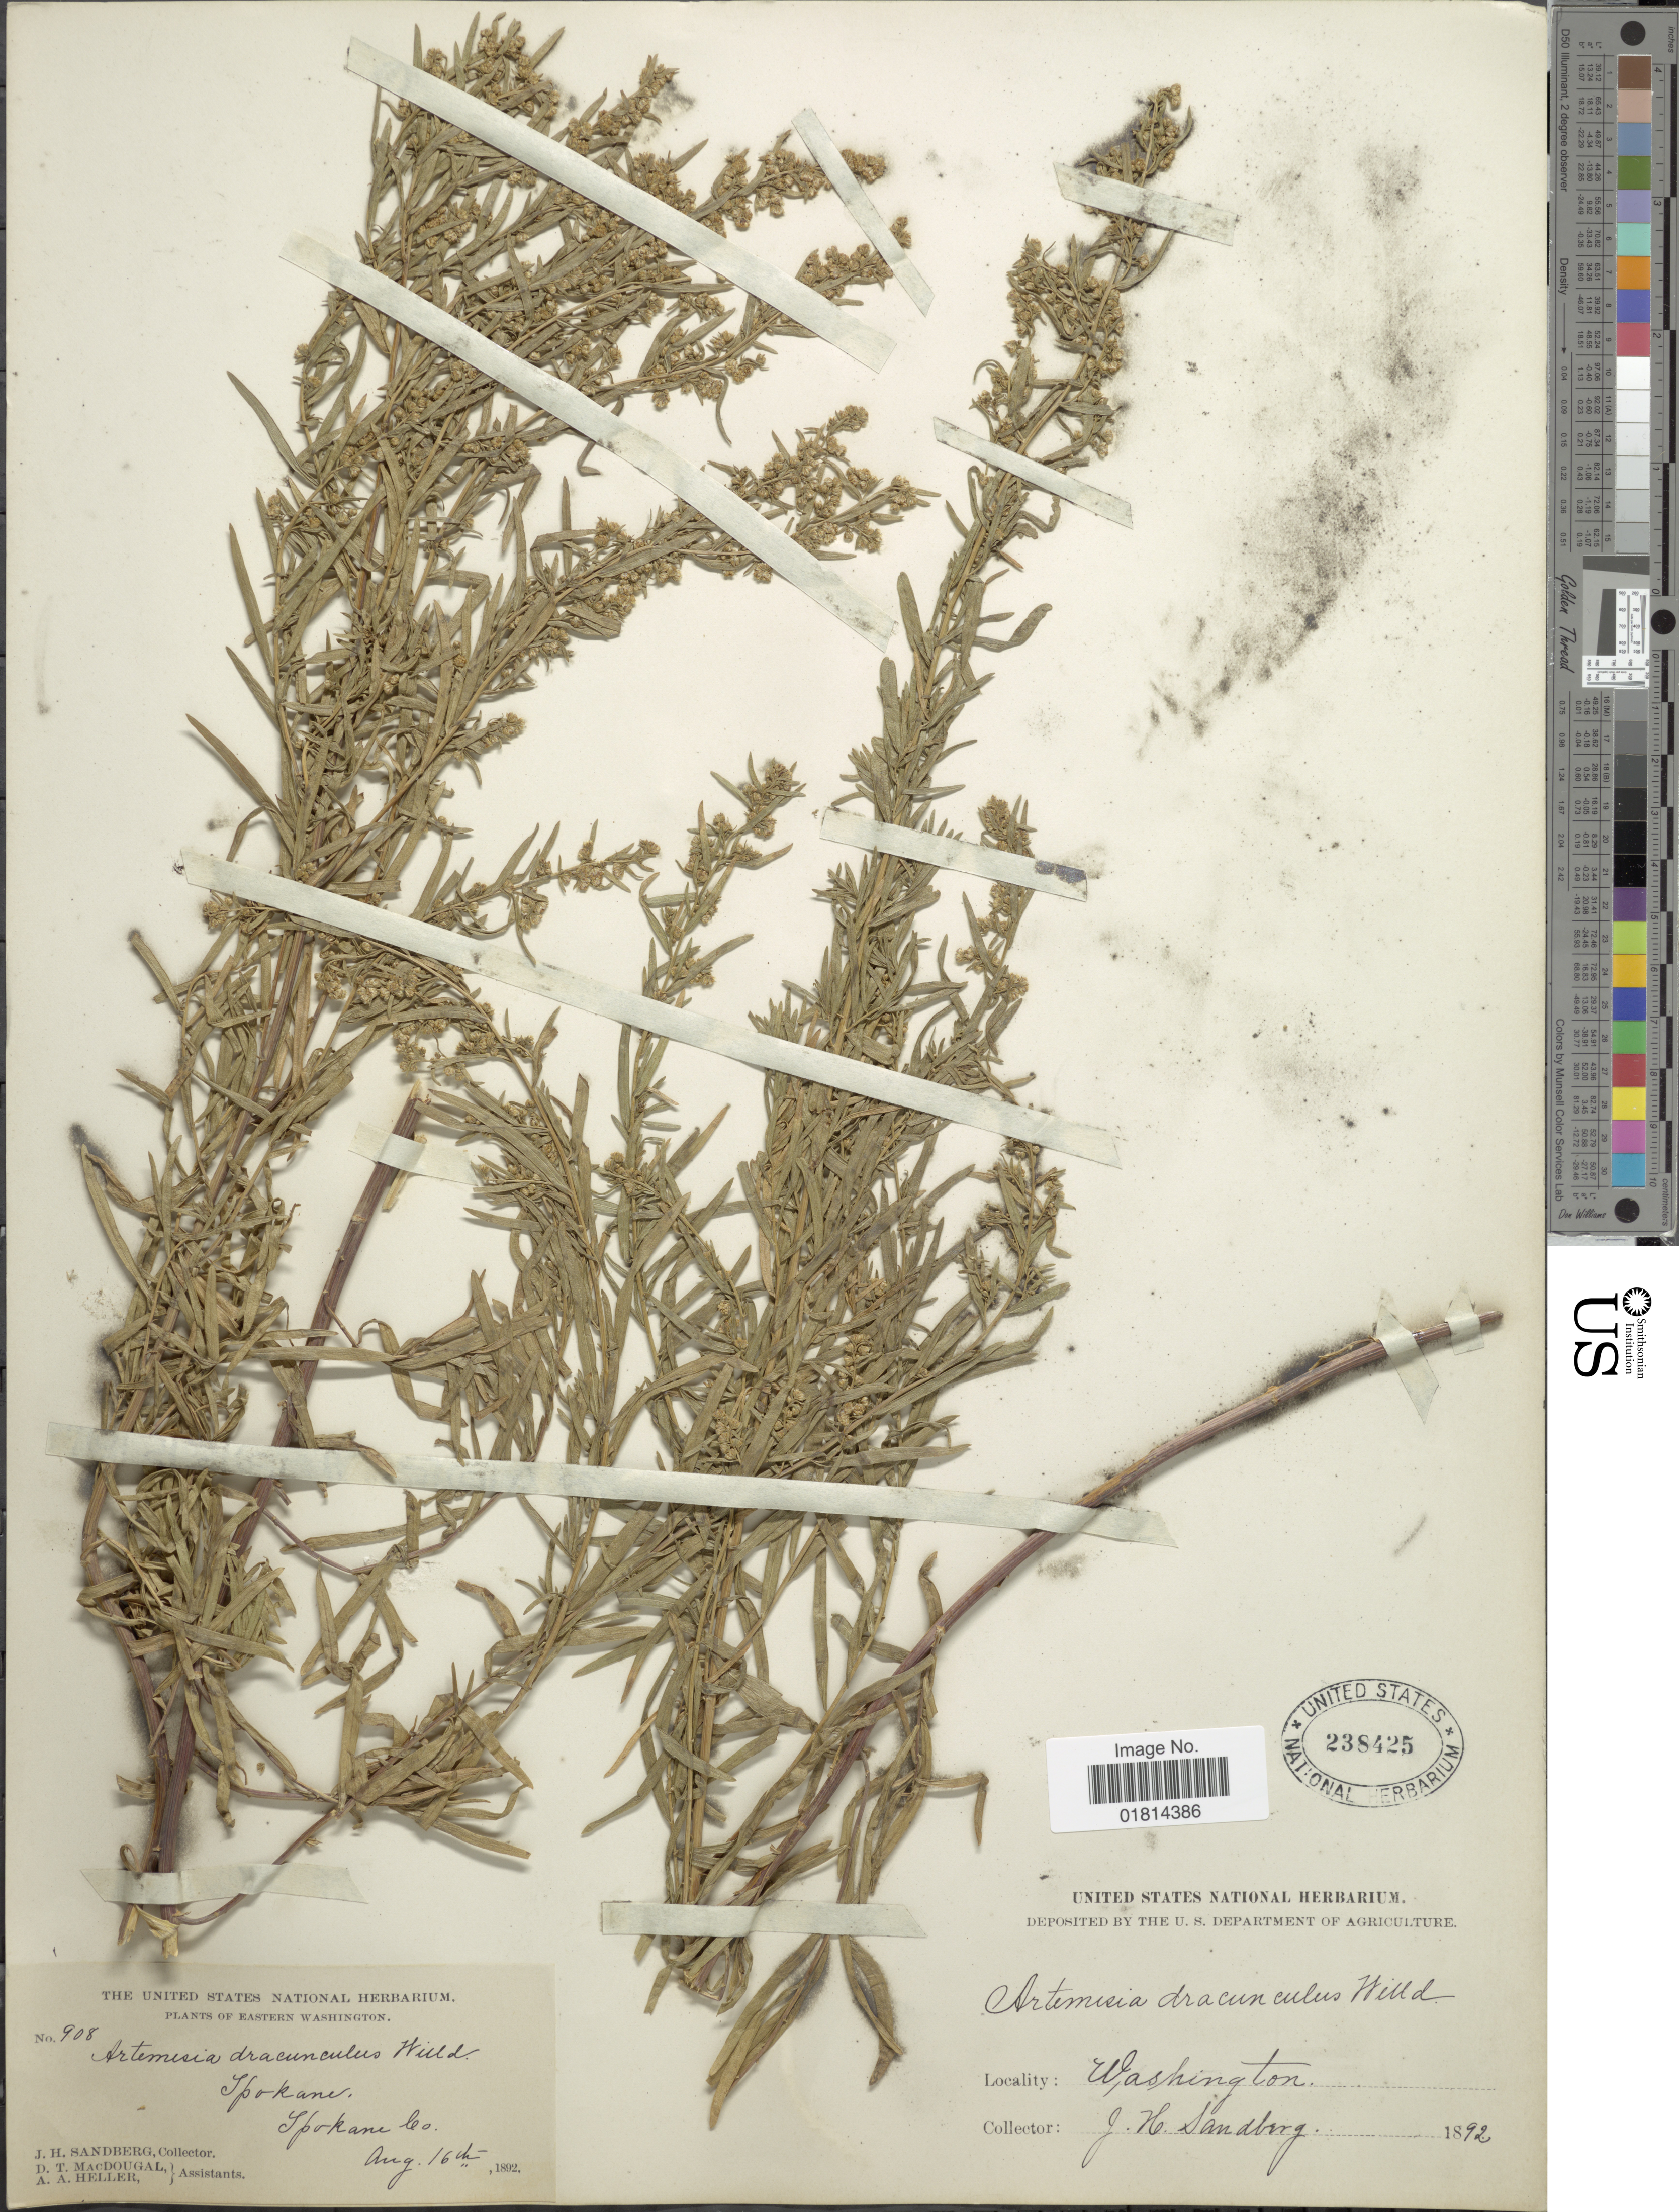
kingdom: Plantae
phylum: Tracheophyta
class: Magnoliopsida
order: Asterales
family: Asteraceae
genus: Artemisia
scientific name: Artemisia aromatica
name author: A. Nelson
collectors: J. H. Sandberg, D. T. MacDougal & A. A. Heller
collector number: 908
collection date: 1892-08-16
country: United States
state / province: Washington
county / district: Spokane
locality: Eastern Washington. Ipokane, Ipokane Co.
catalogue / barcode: US 238425